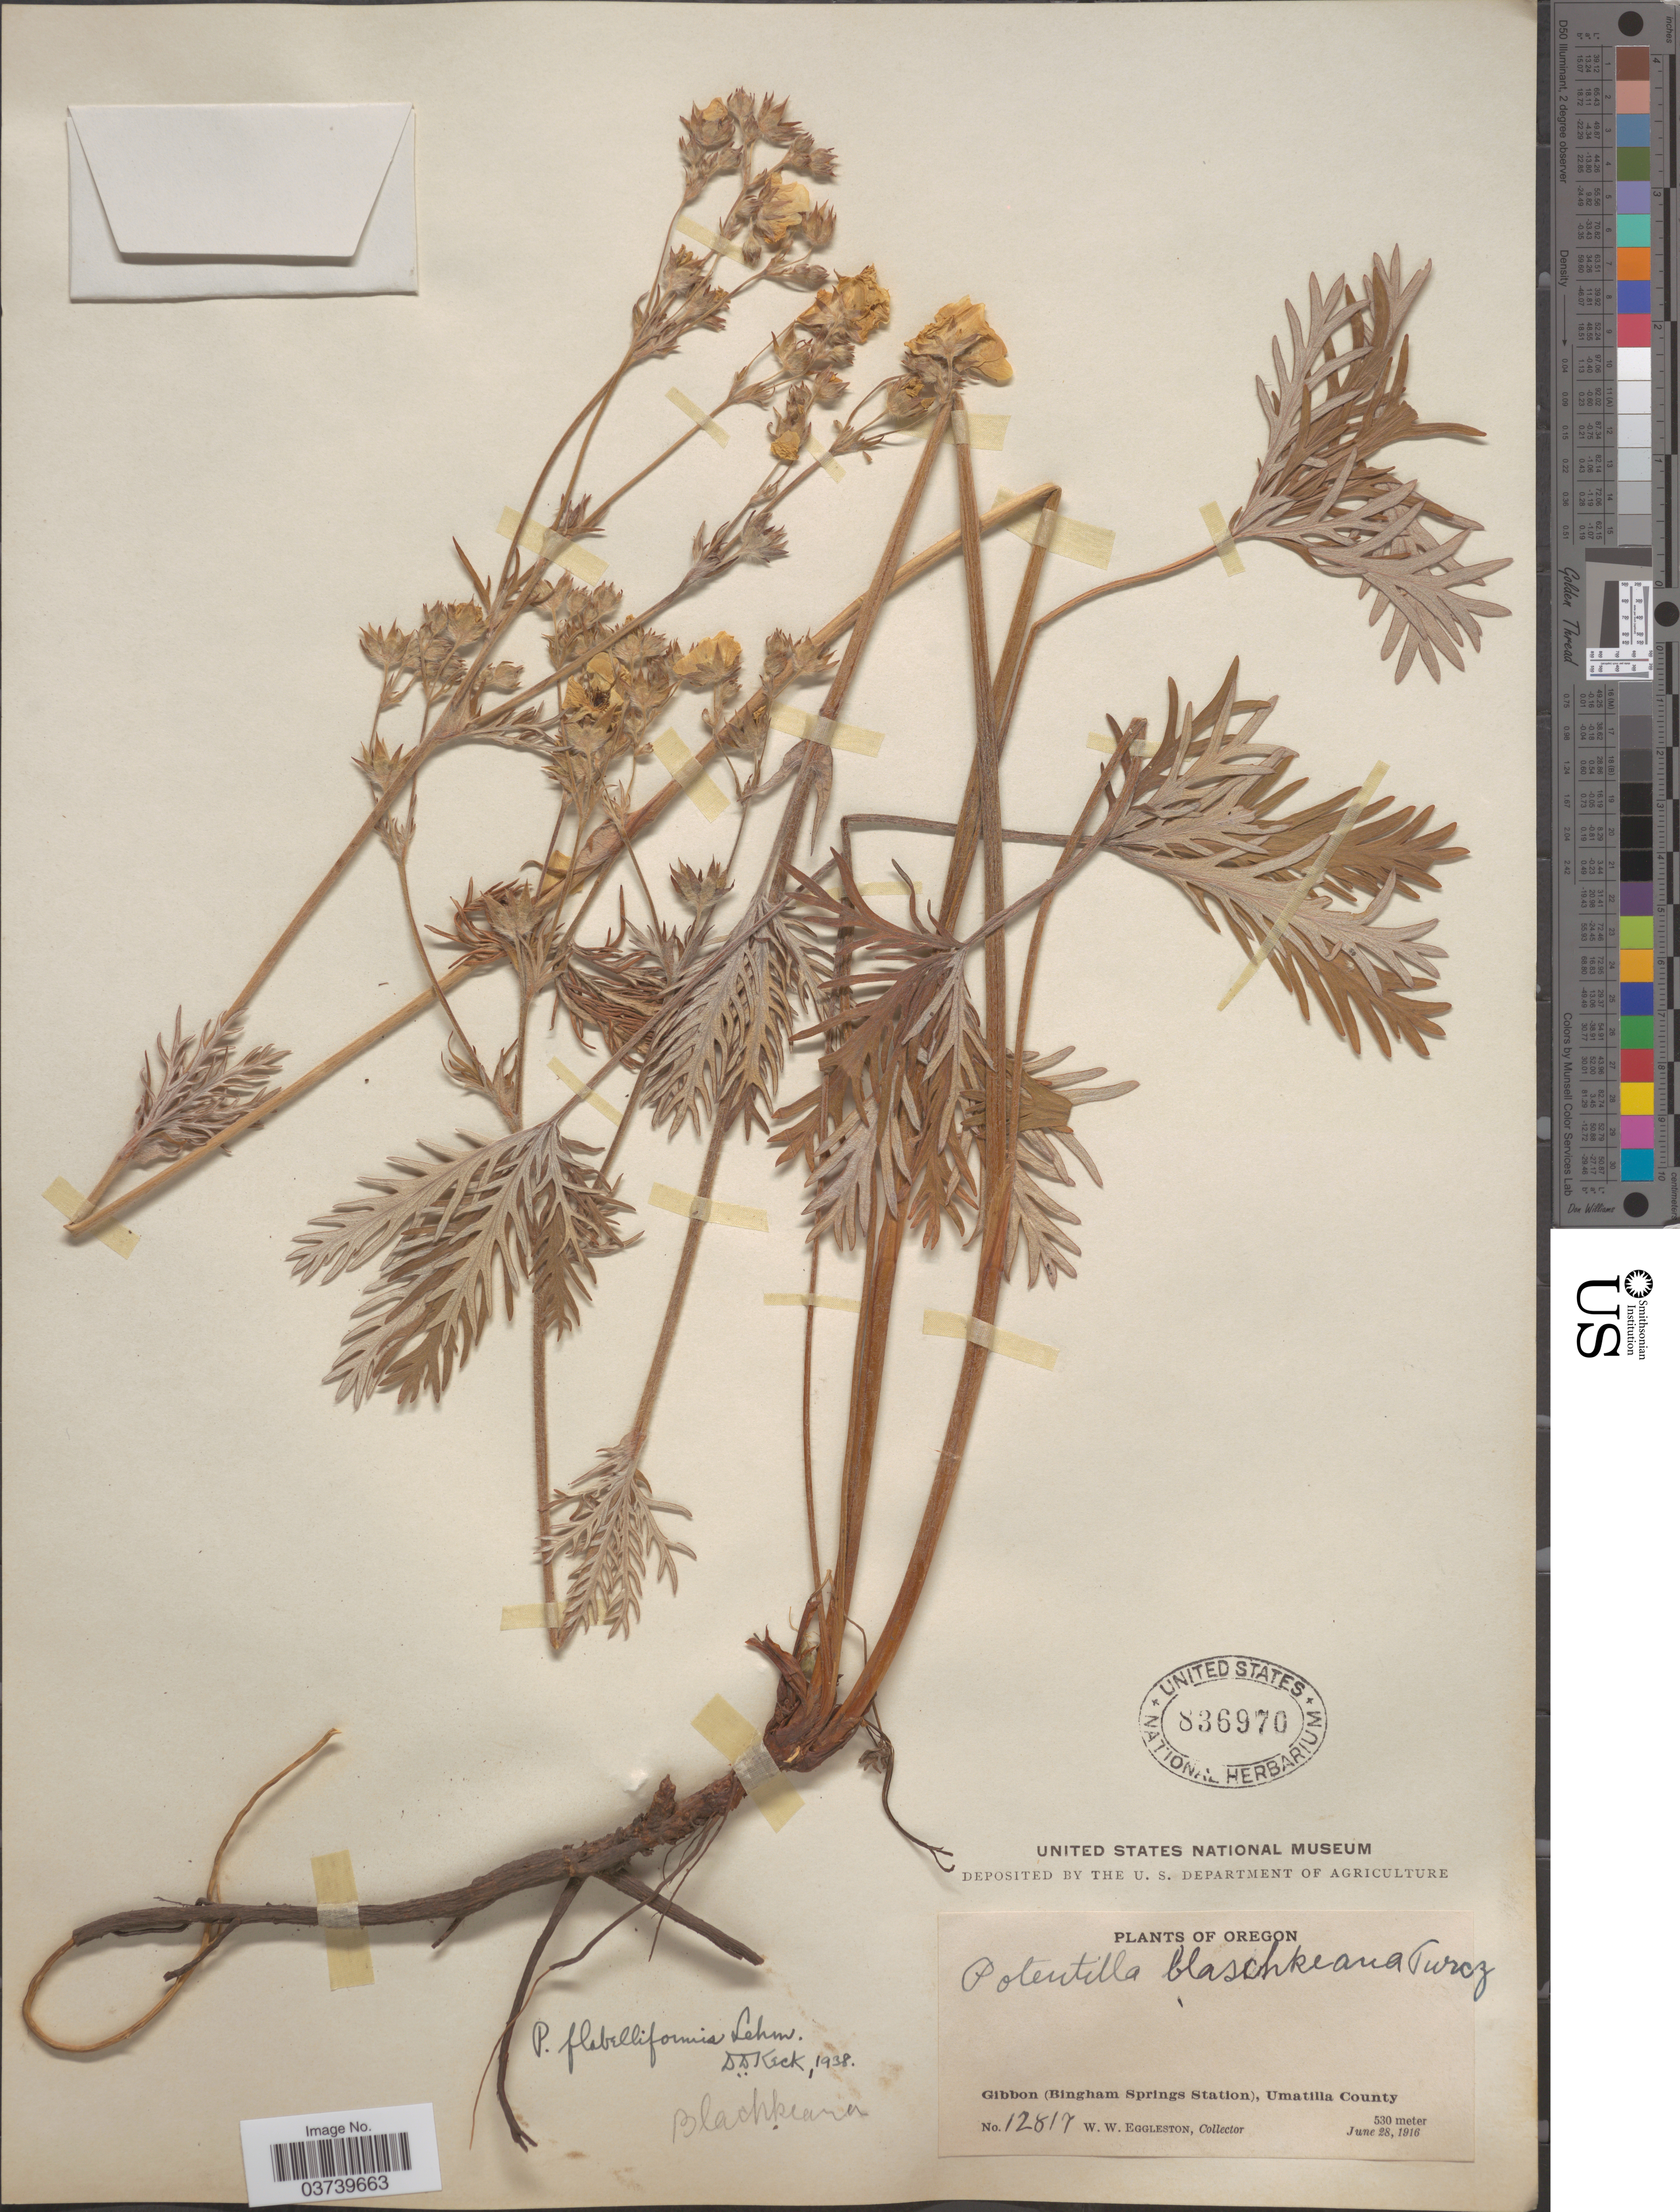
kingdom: Plantae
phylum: Tracheophyta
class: Magnoliopsida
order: Rosales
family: Rosaceae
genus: Potentilla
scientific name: Potentilla gracilis var. flabelliformis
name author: (Lehm.) Nutt.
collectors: W. W. Eggleston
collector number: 12817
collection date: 1916-06-28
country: United States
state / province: Oregon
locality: Gibbon (Bingham Springs Station), Umatilla County.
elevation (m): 530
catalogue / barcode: US 836970